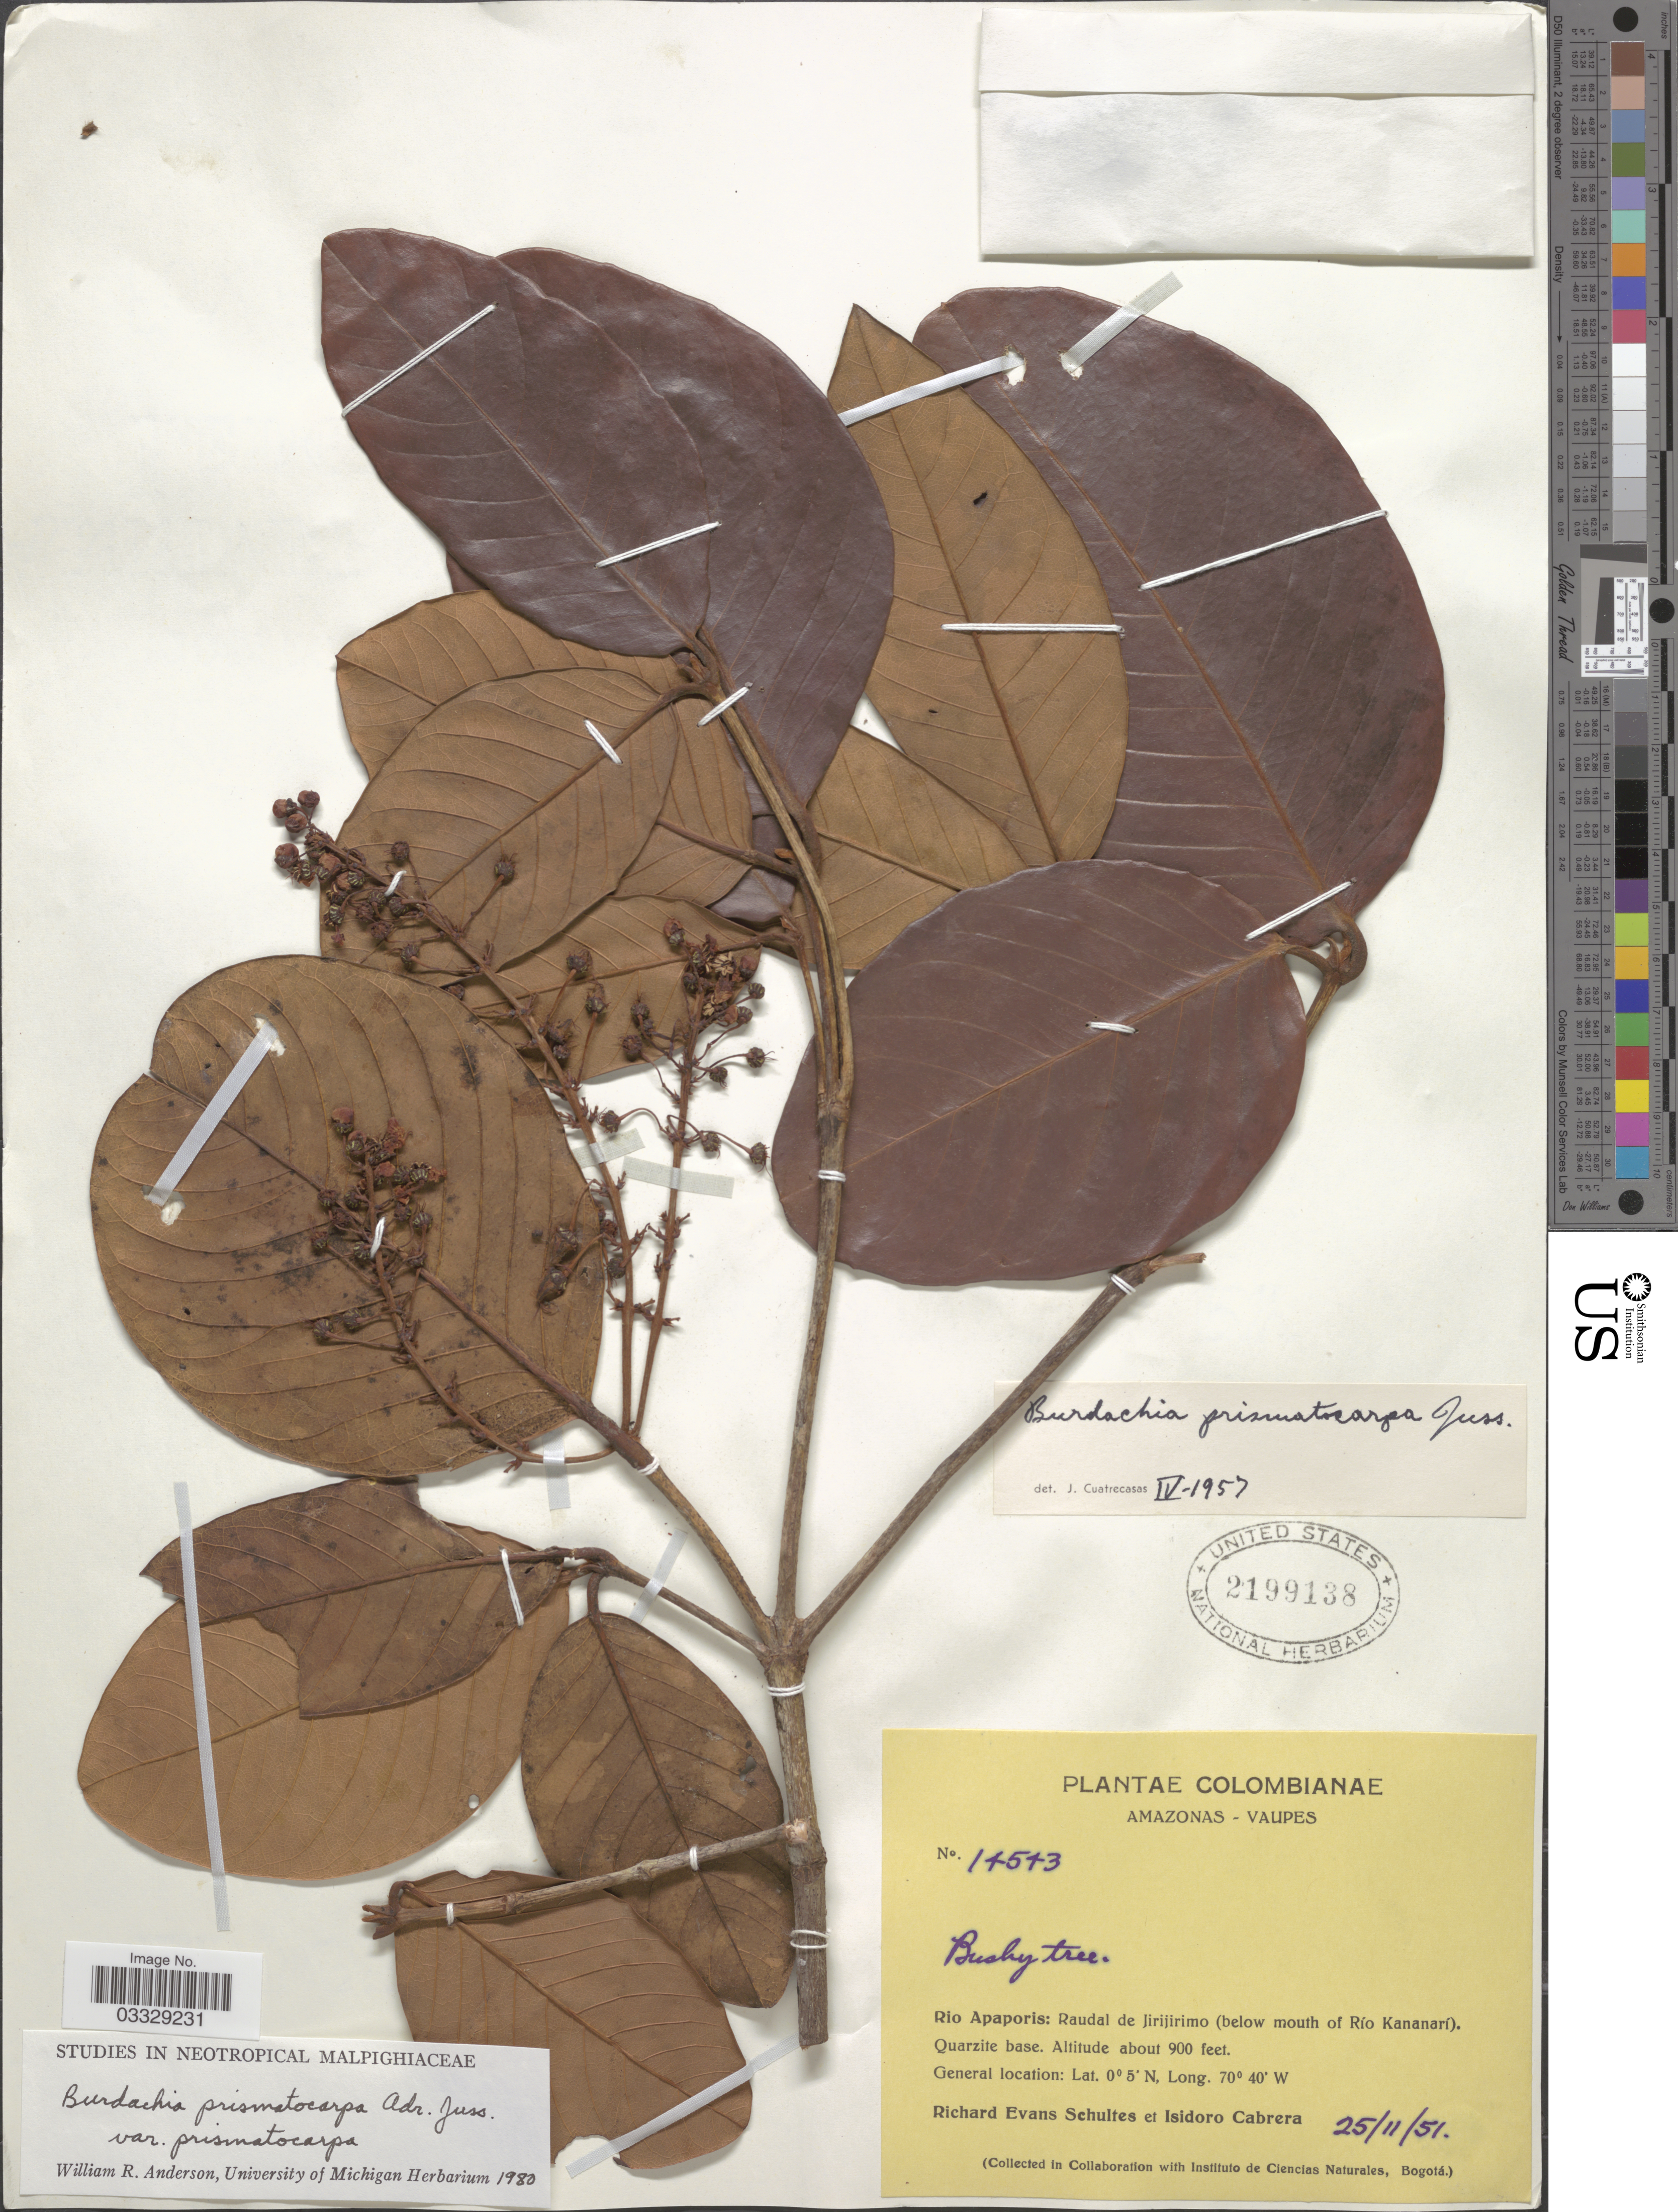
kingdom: Plantae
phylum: Tracheophyta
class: Magnoliopsida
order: Malpighiales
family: Malpighiaceae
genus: Burdachia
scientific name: Burdachia prismatocarpa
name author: A. Juss.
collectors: R. E. Schultes & I. Cabrera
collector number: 14543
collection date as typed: Transcribed d/m/y: 25/11/51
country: Colombia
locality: Amazonas-Vaupes. Rio Apaporis: Raudal de Jirijirimo (below mouth of Río Kananarí). Quartzite base.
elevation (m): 274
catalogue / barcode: US 2199138